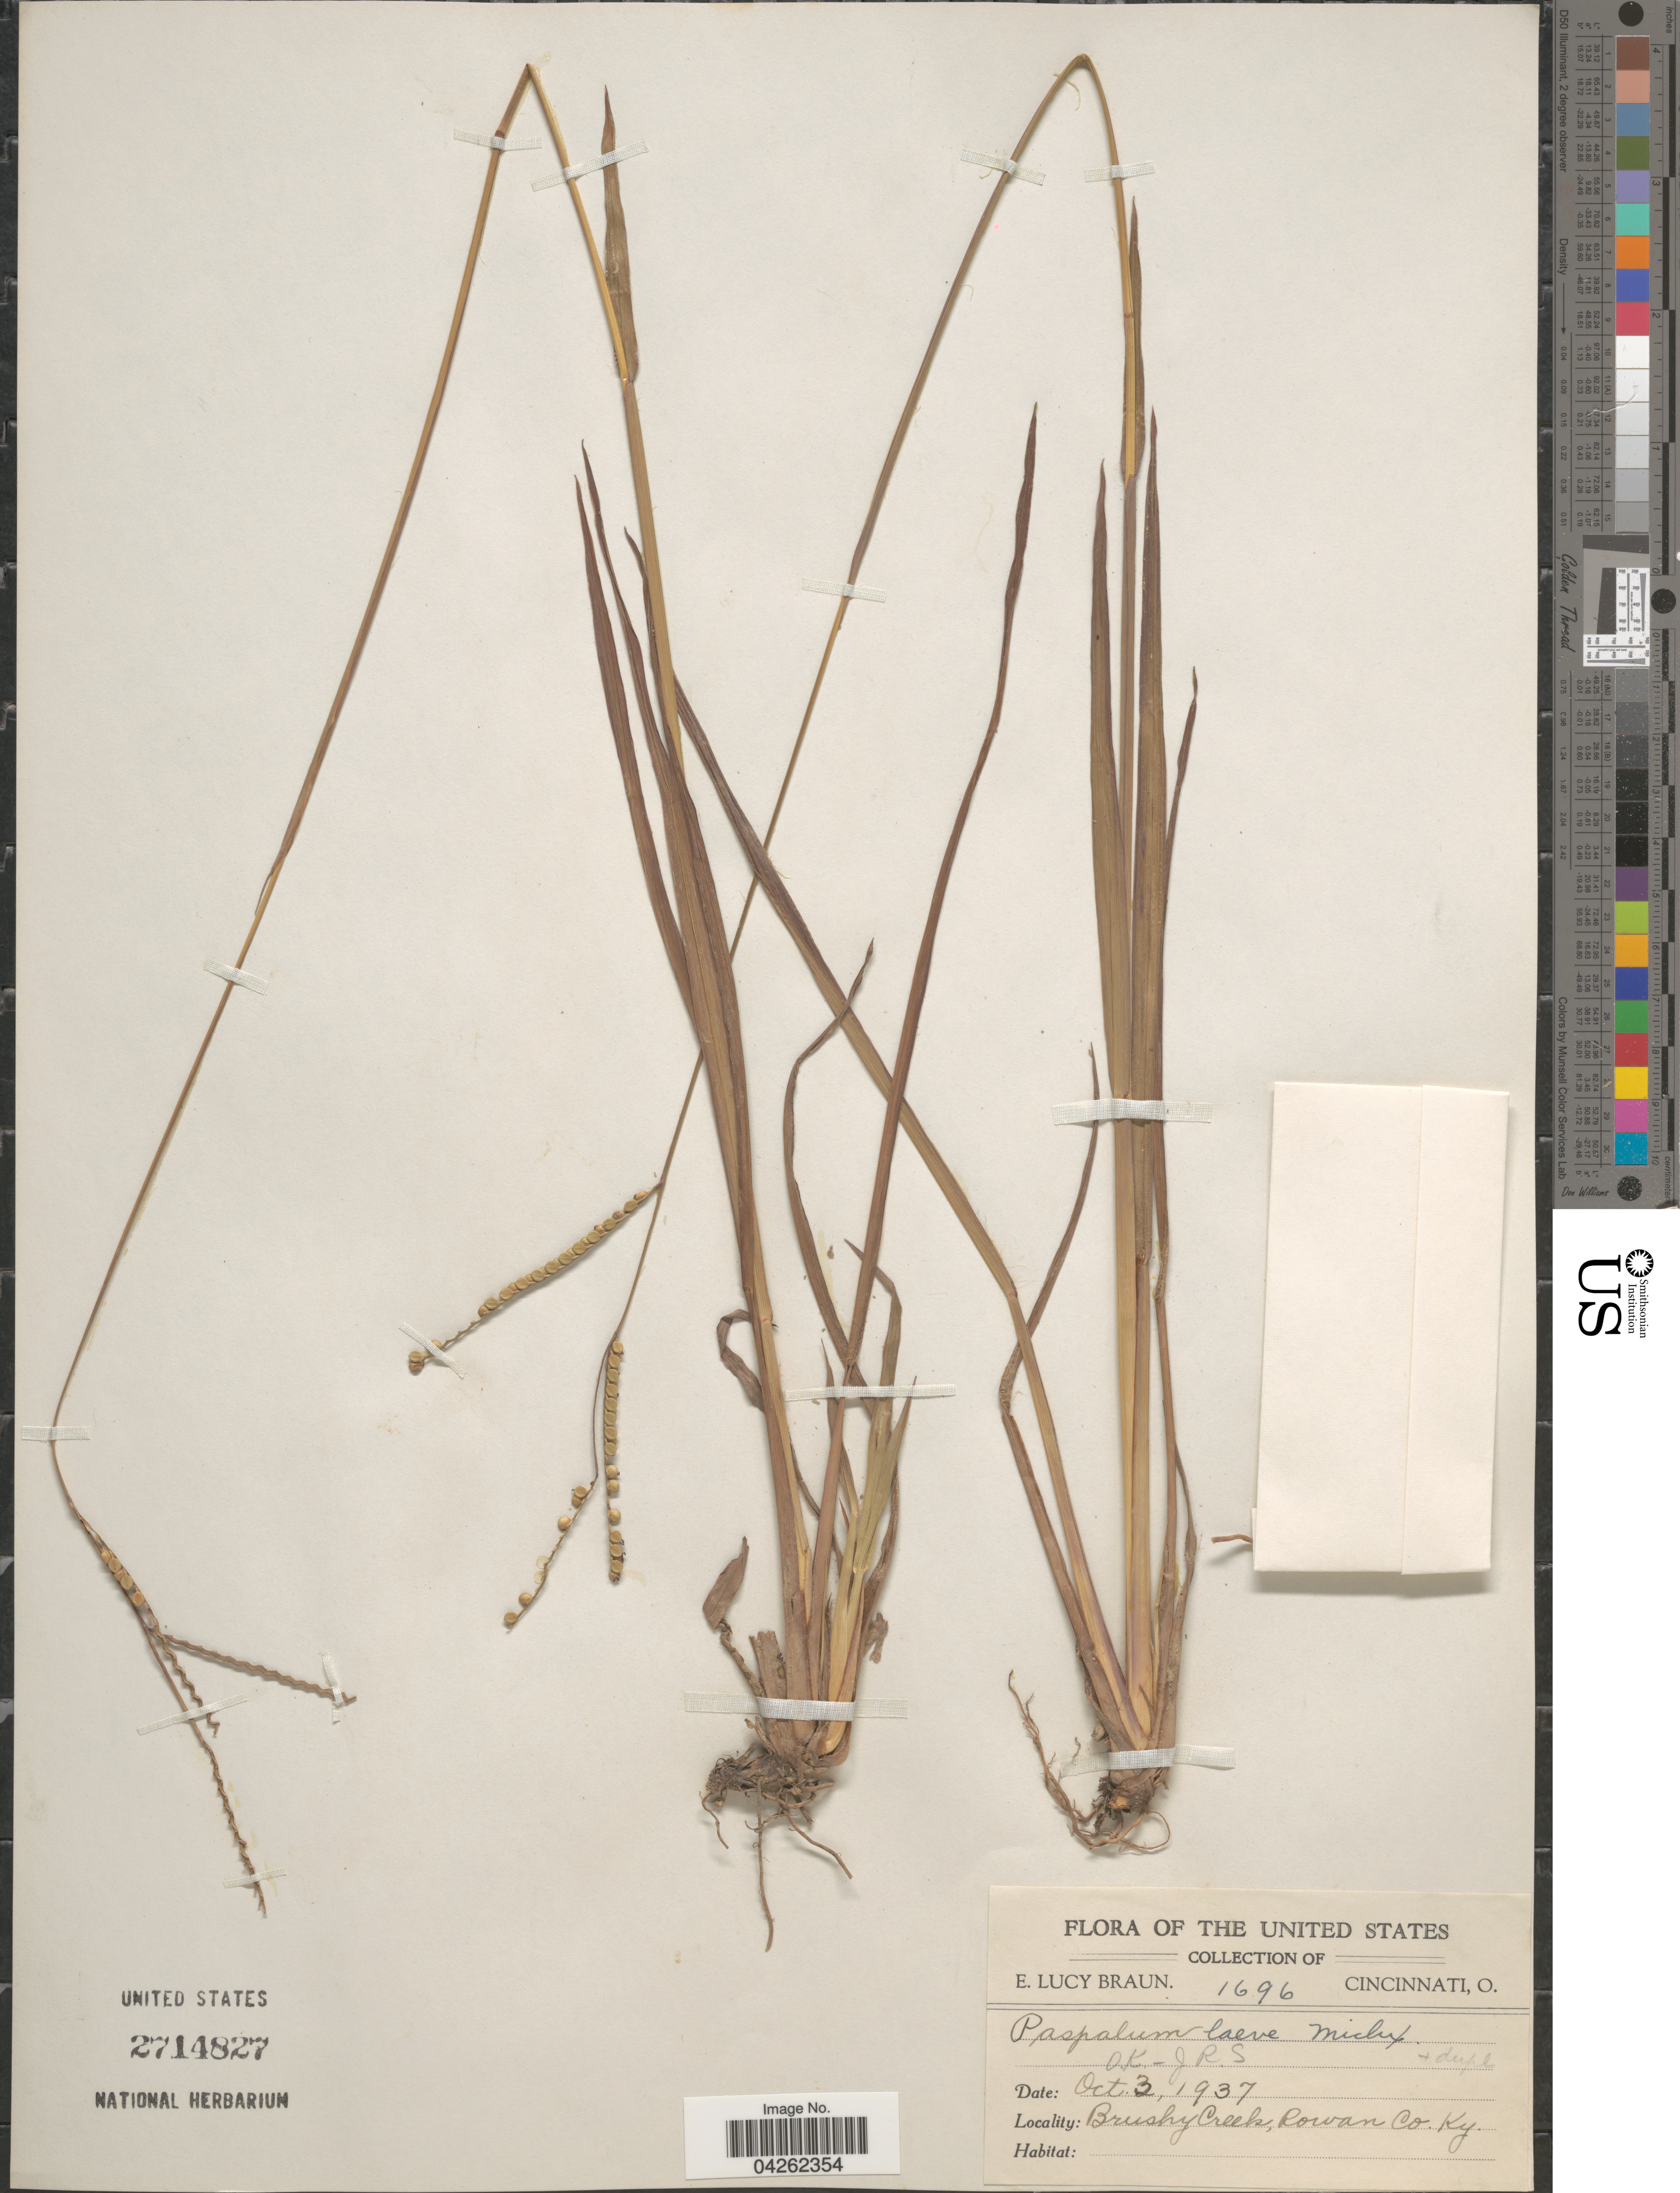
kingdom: Plantae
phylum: Tracheophyta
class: Liliopsida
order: Poales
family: Poaceae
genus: Paspalum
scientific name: Paspalum laeve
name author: Michx.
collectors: E. L. Braun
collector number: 1696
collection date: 1937-10-03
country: United States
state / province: Kentucky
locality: Brushy Creek, Rowan Co.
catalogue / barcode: US 2714827